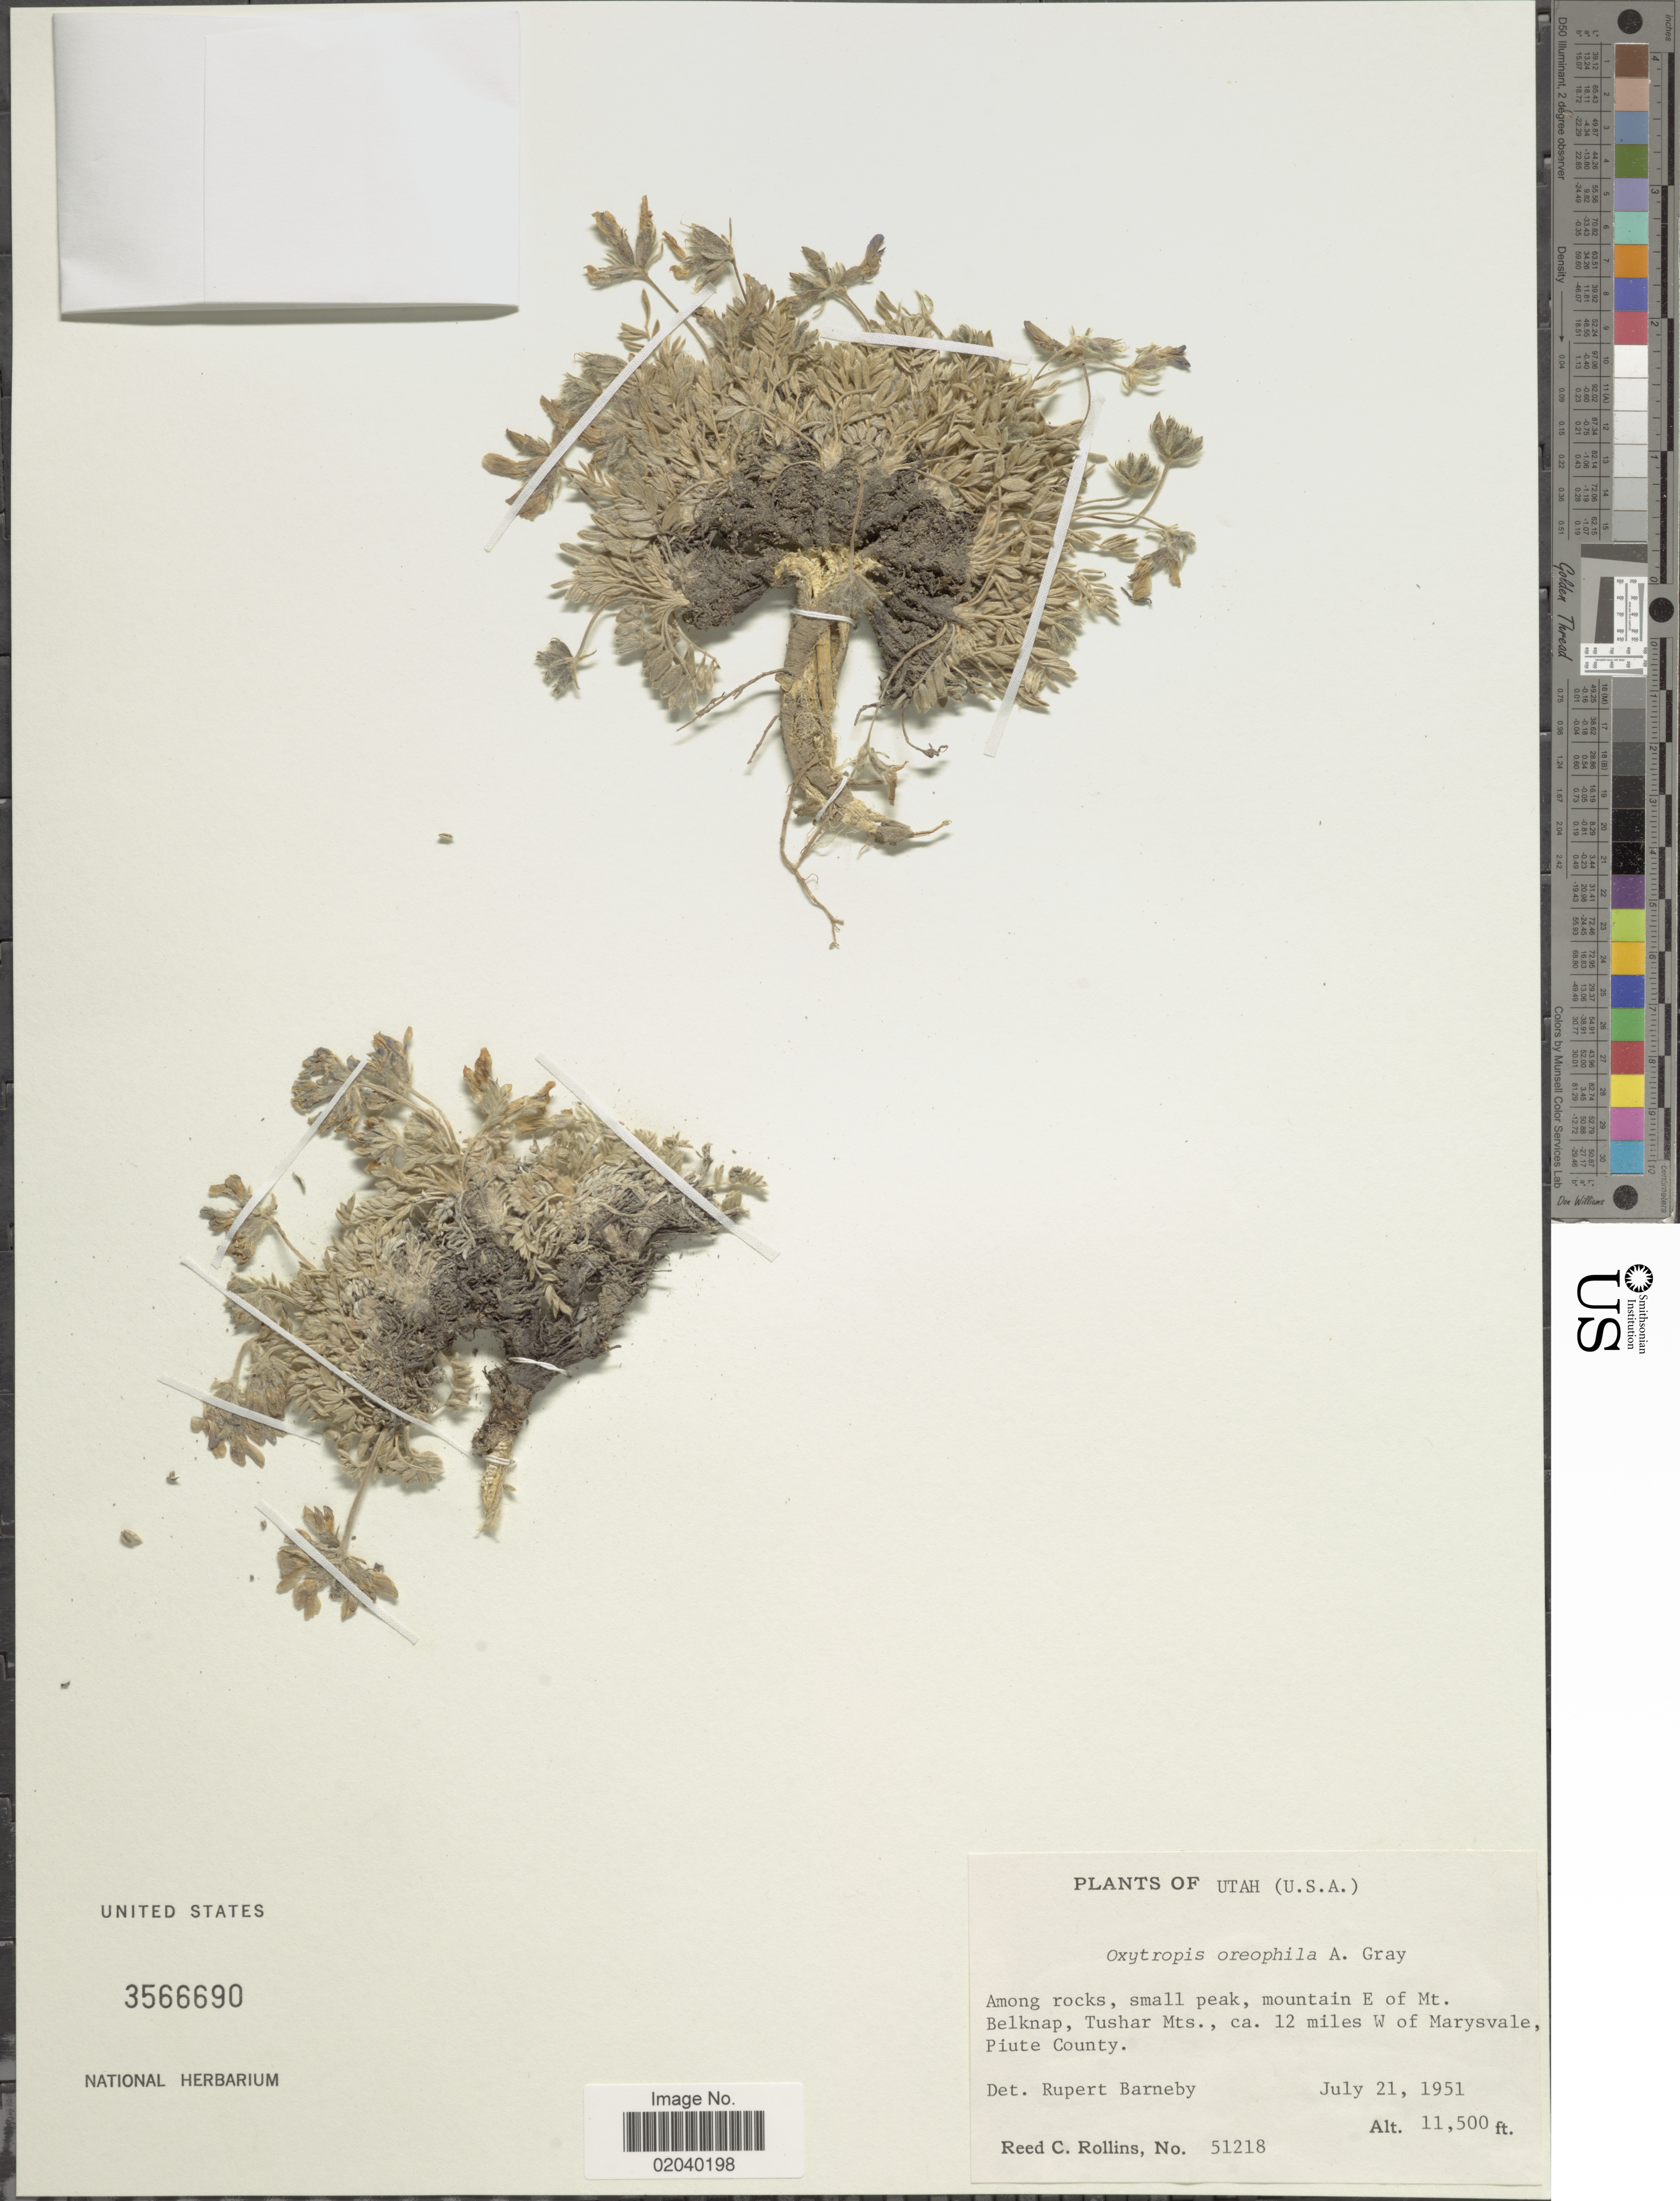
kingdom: Plantae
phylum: Tracheophyta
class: Magnoliopsida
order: Fabales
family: Fabaceae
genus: Oxytropis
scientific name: Oxytropis oreophila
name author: A. Gray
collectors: R. C. Rollins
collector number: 51218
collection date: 1951-07-21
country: United States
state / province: Utah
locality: Among rocks, small peak, mountain E of Mt. Belknap, Tushar Mts., ca. 12 miles W of Marysvale, Piute County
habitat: among rocks, small peak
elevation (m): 3505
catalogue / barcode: US 3566690